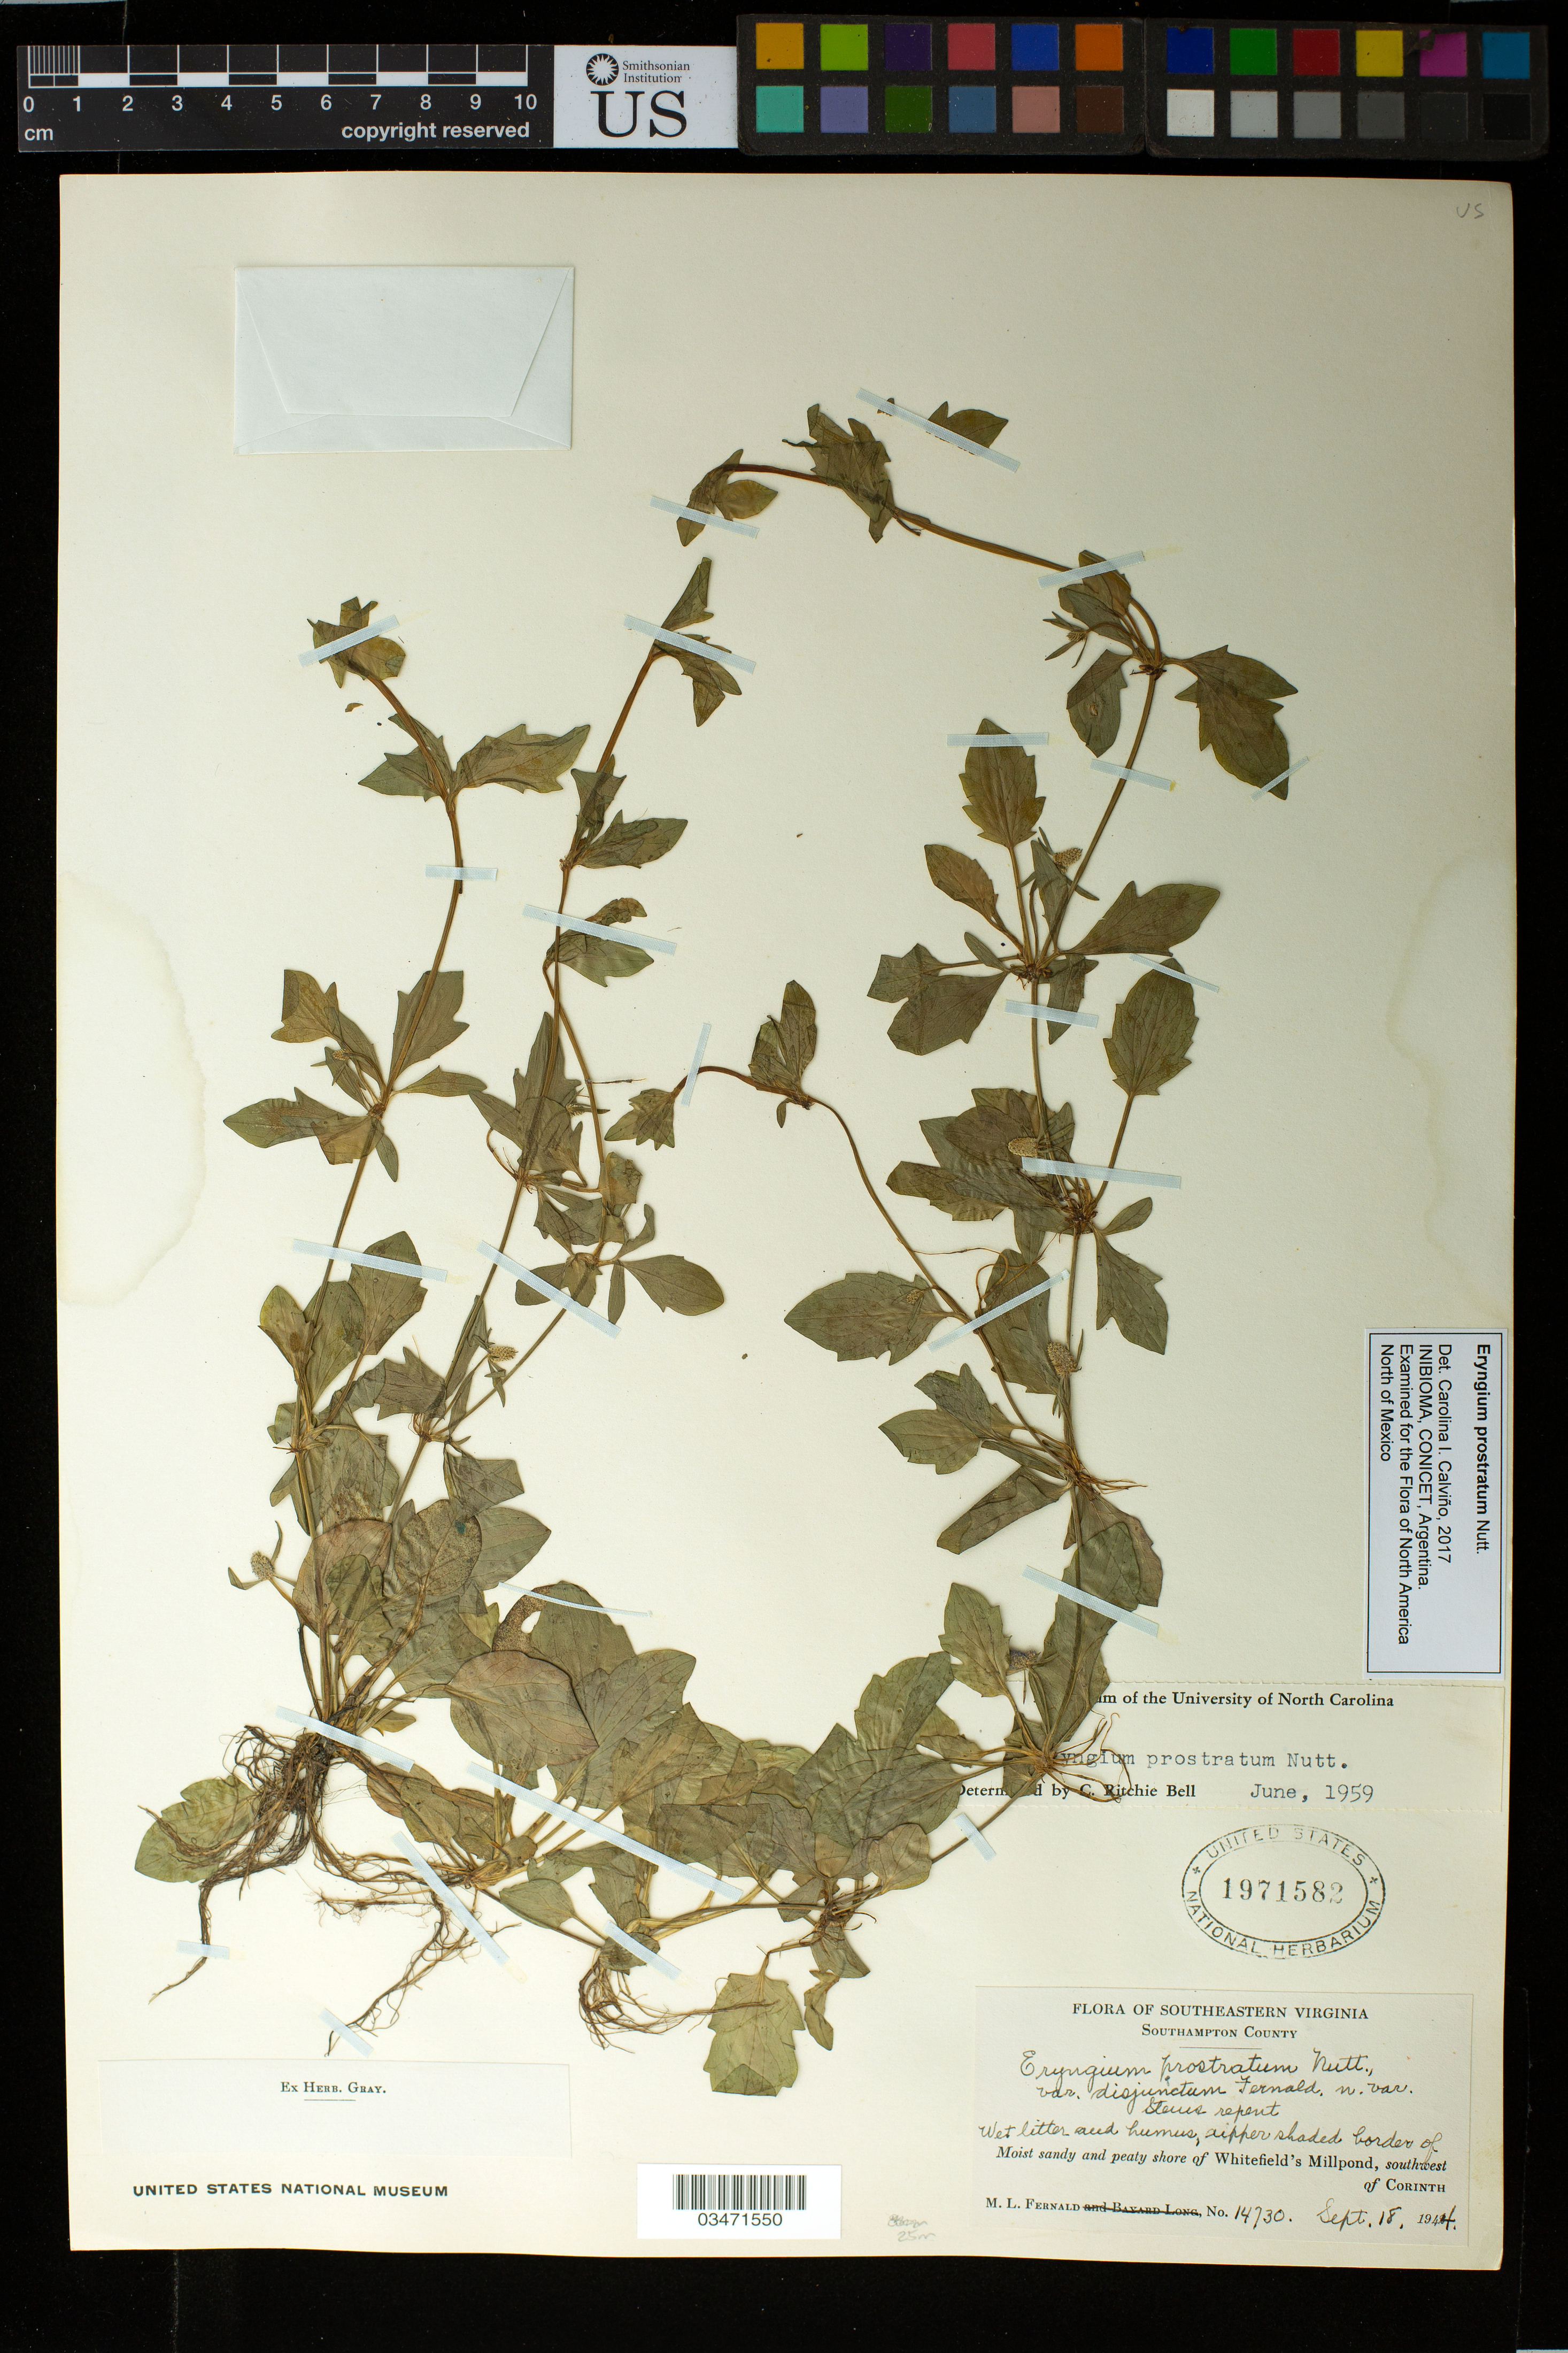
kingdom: Plantae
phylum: Tracheophyta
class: Magnoliopsida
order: Apiales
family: Apiaceae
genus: Eryngium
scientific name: Eryngium prostratum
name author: Nutt. ex DC.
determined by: Calviño, C. I.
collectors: M. L. Fernald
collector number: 14730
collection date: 1944-09-18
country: United States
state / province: Virginia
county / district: Southampton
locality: Whitefield's Millpond, SW of Corinth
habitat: Wet litter and humus, upper shaded border of moist sandy and peaty shore of millpond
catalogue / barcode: US 1971582